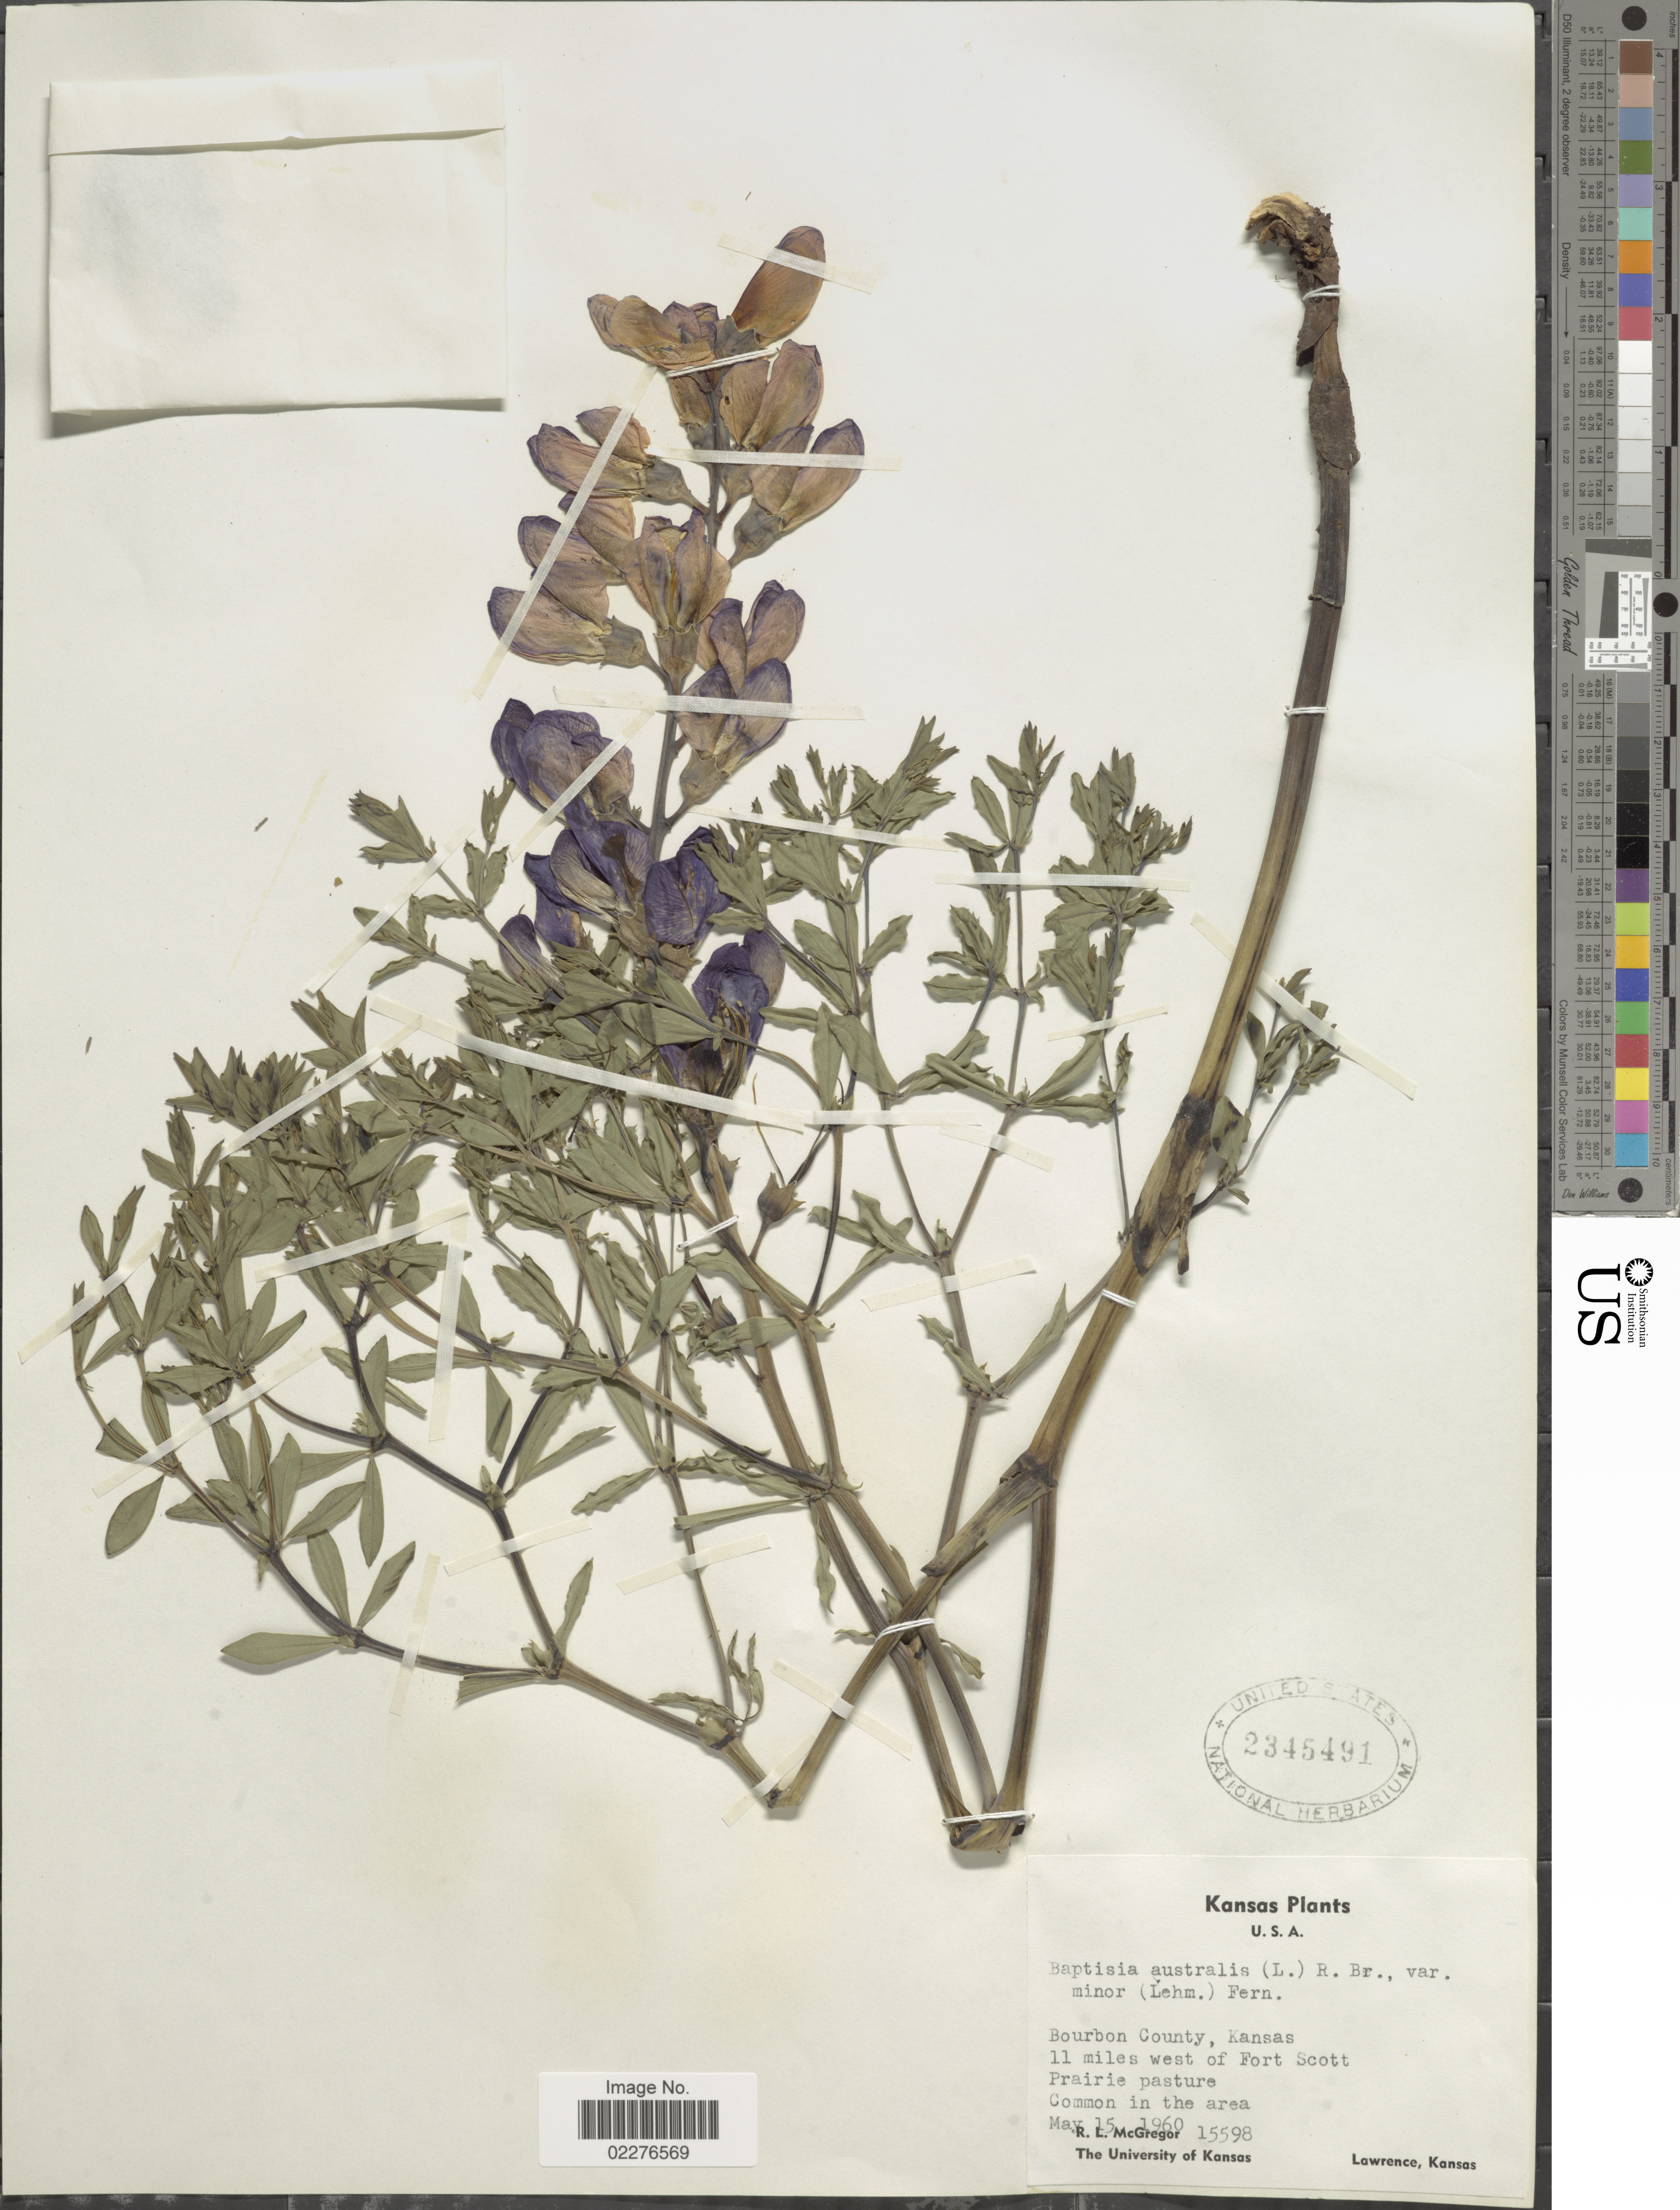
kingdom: Plantae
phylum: Tracheophyta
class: Magnoliopsida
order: Fabales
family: Fabaceae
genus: Baptisia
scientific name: Baptisia australis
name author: (L.) R. Br.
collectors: R. McGregor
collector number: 15598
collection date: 1960-05-15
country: United States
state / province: Kansas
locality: Bourbon County, 11 miles west of Fort Scott, Prairie pasture, Common in the area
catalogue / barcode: US 2345491